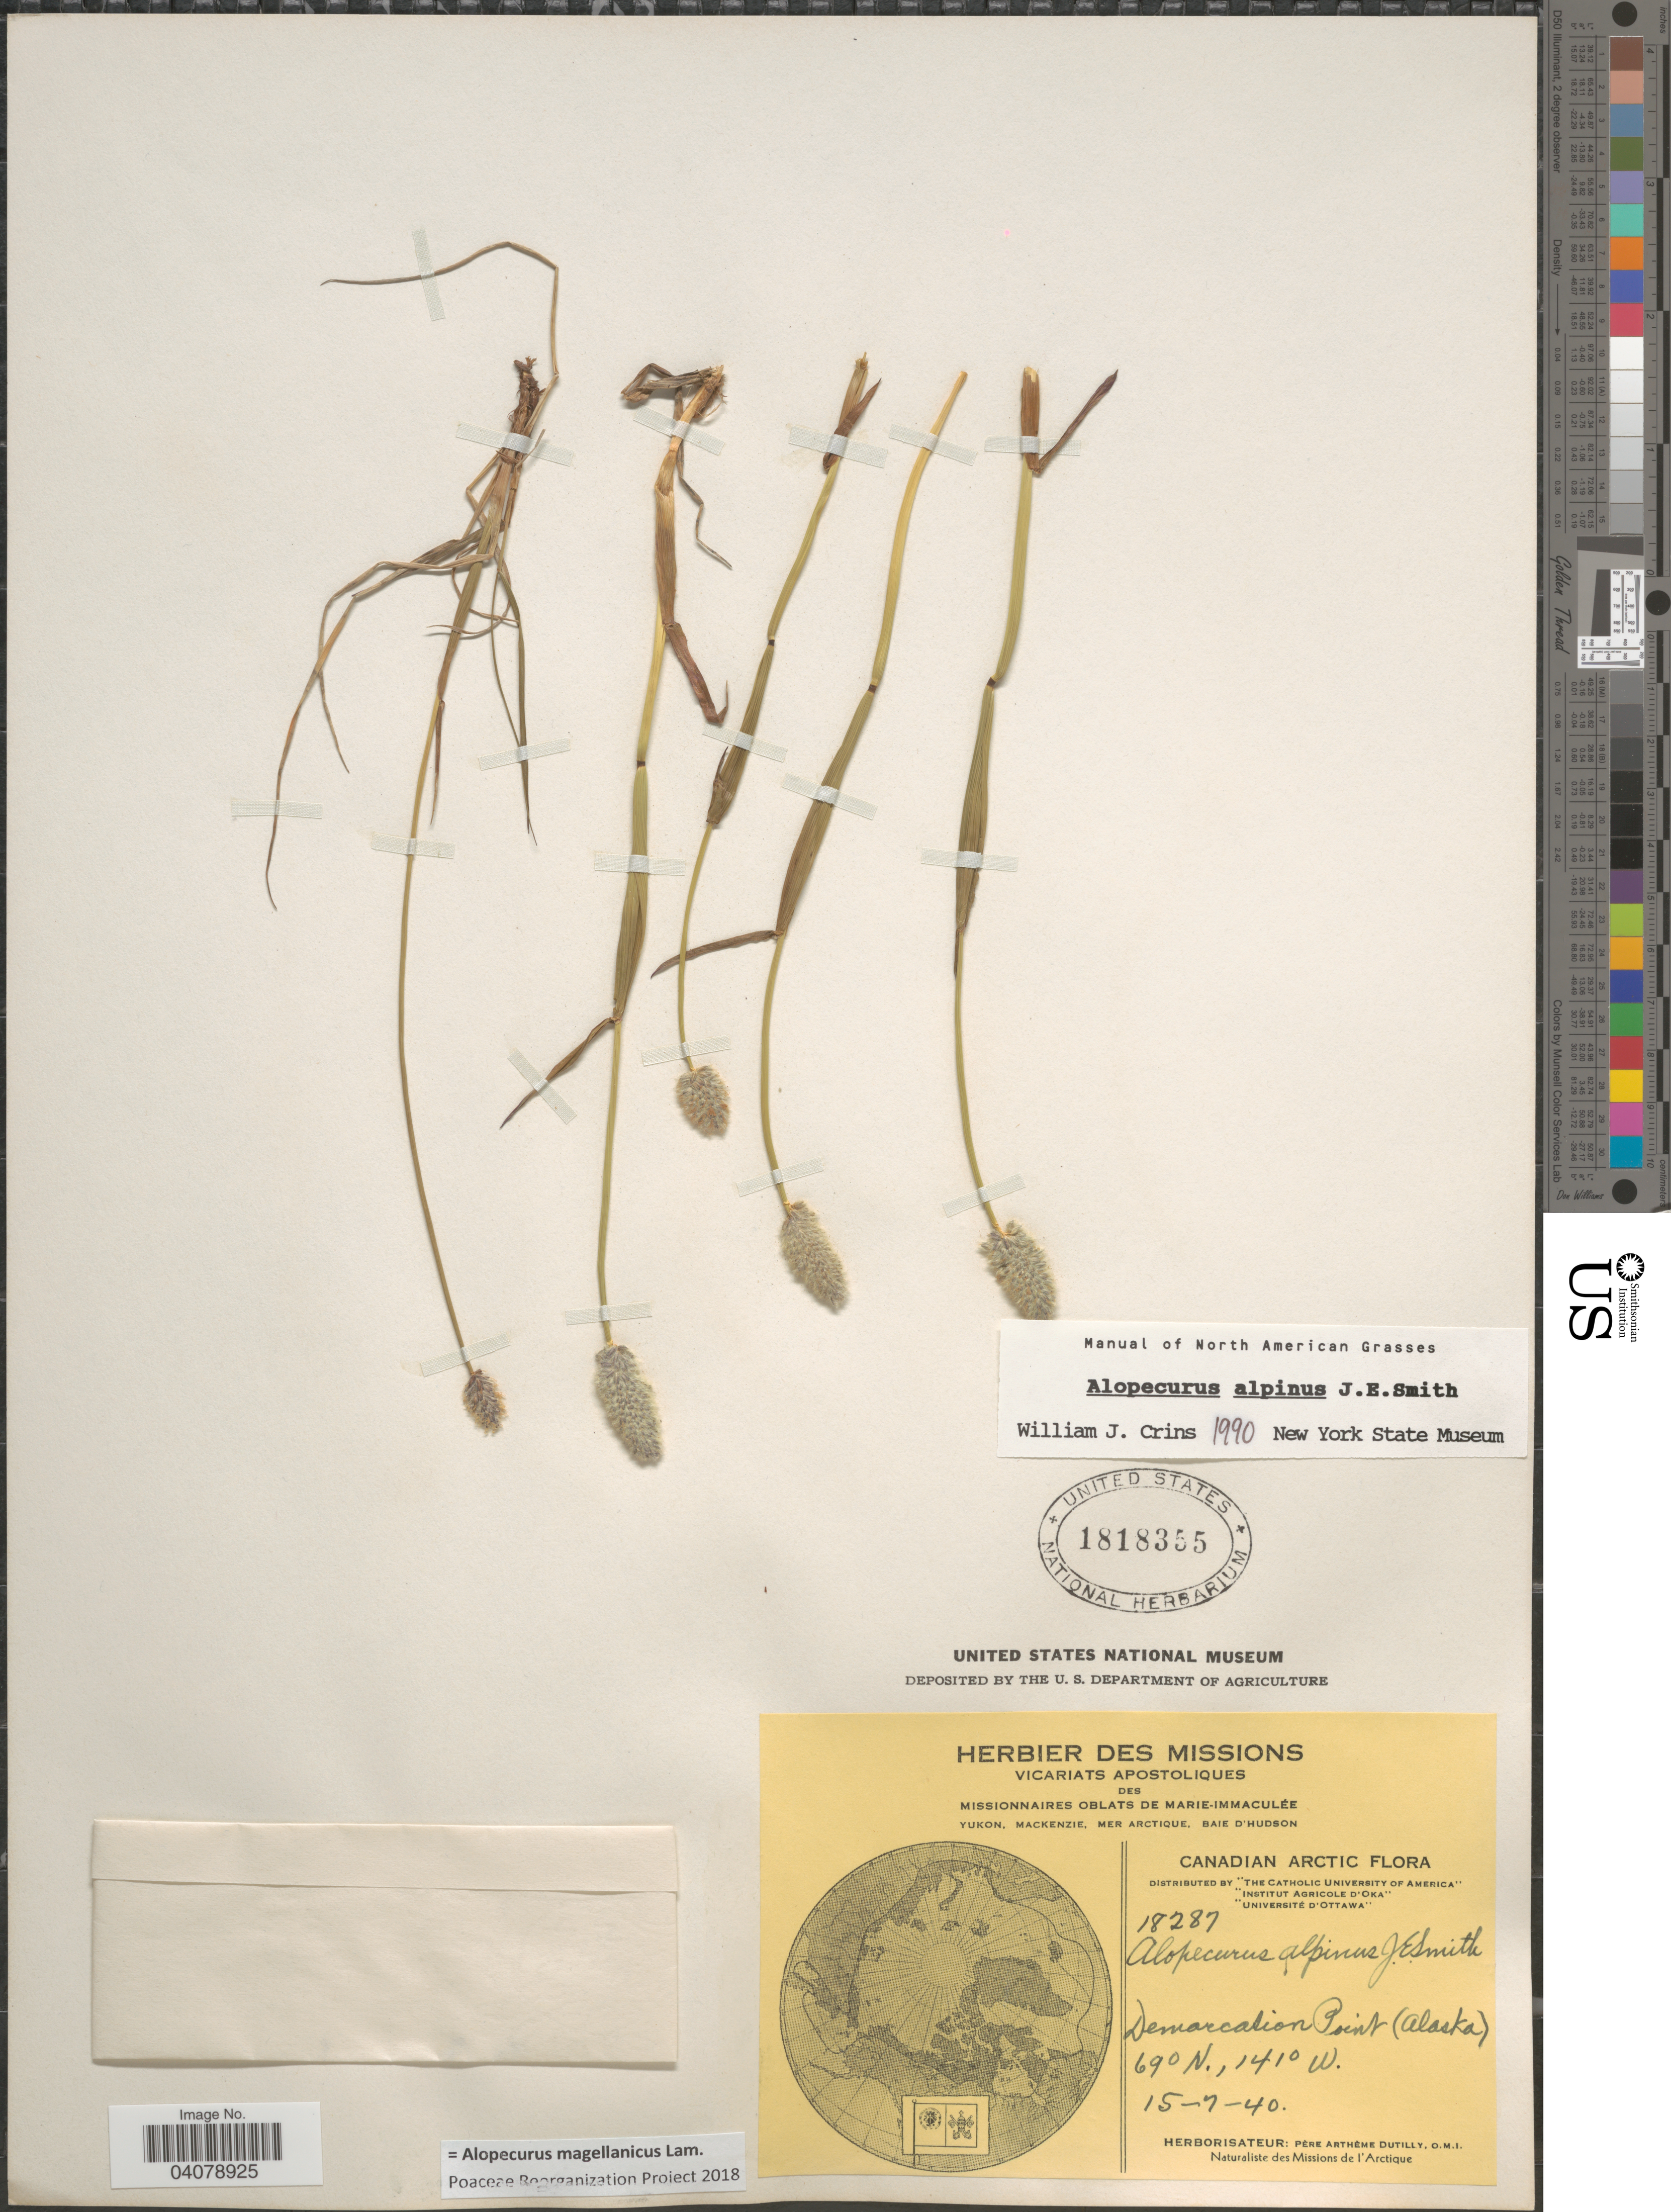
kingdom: Plantae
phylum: Tracheophyta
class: Liliopsida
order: Poales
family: Poaceae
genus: Alopecurus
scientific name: Alopecurus magellanicus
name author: Lam.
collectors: P. Dutilly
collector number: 18287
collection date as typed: Transcribed d/m/y: 15/7/40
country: United States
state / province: Alaska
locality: Herbier des Missions. Baie d'Hudson [unsure placement]. Canadian Arctic. Demarcation Point. Naturaliste des Missions de l'Arctique.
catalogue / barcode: US 1818355